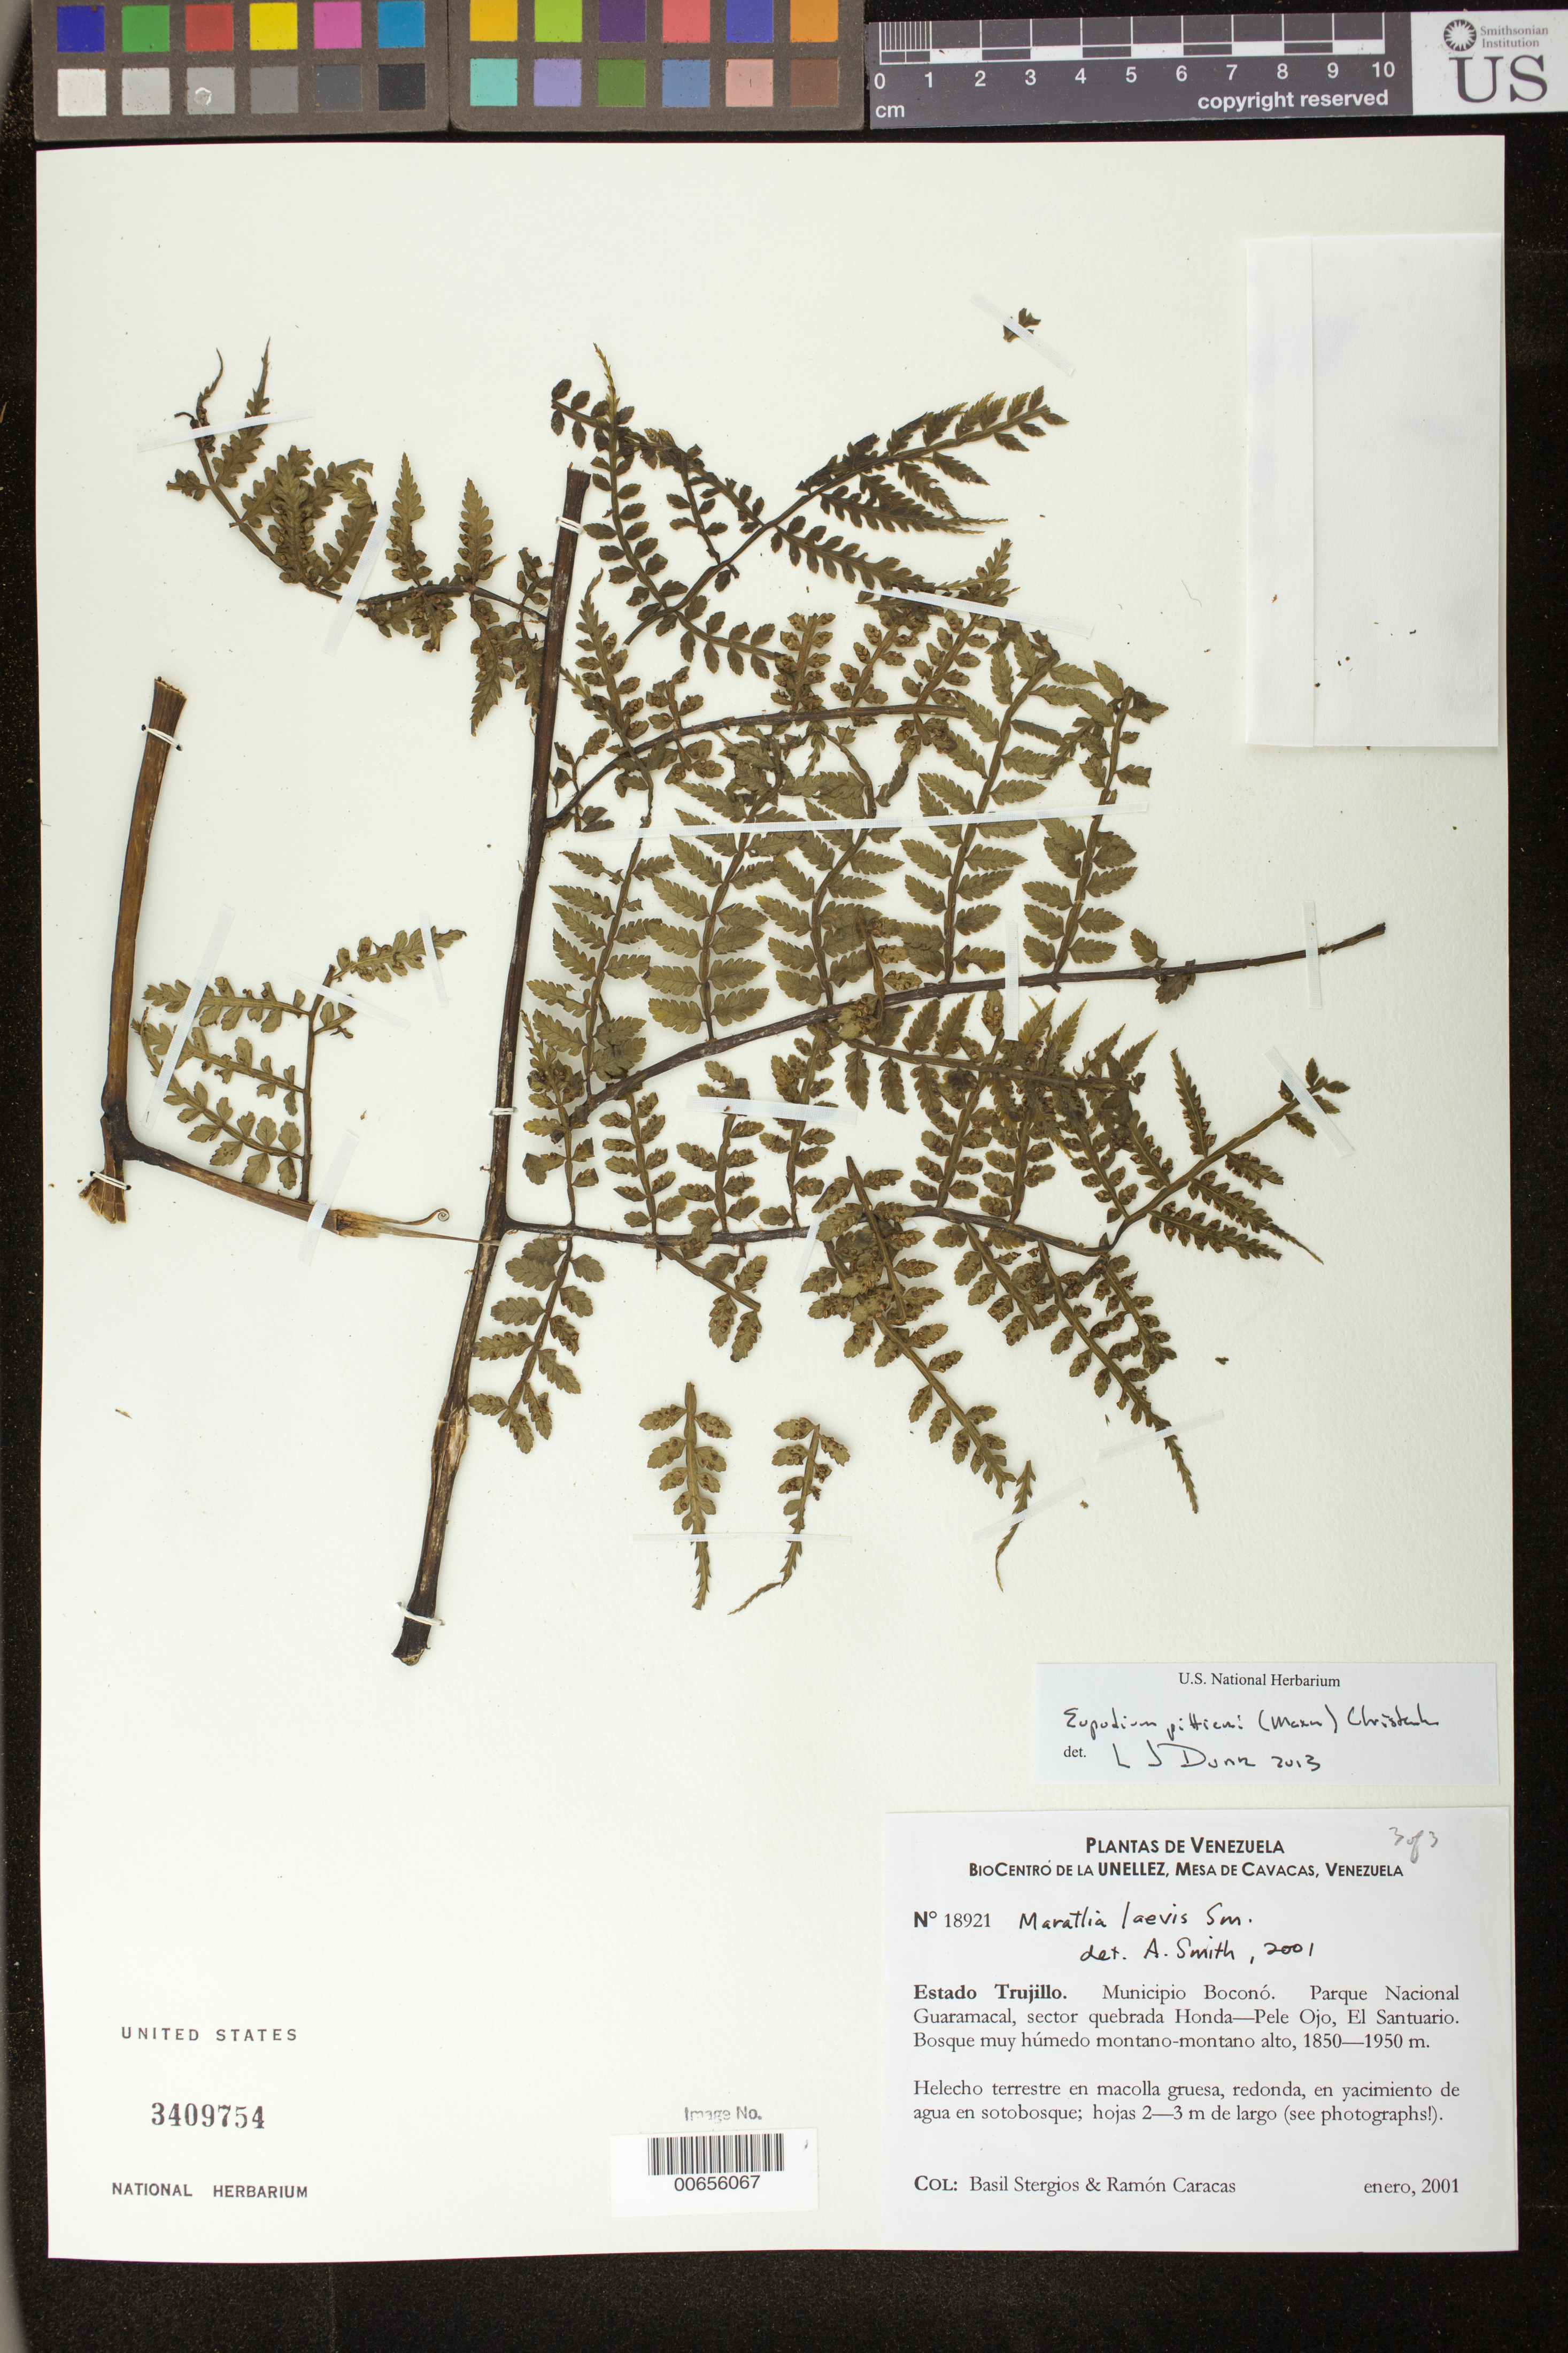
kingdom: Plantae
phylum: Tracheophyta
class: Polypodiopsida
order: Marattiales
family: Marattiaceae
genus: Eupodium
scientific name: Eupodium pittieri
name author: (Maxon) Christenh.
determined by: Dorr, L. J., (BOT), Smithsonian Institution - National Museum of Natural History (UNITED STATES)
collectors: B. G. Stergios & R. Caracas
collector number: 18921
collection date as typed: Jan 2001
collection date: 2001-01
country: Venezuela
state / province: Trujillo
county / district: Boconó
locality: Parque Nacional Guaramacal, sector quebrada Honda-Pele Ojo, El Santuario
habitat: Bosque muy húmedo montano-montano alto.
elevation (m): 1850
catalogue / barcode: US 3409754